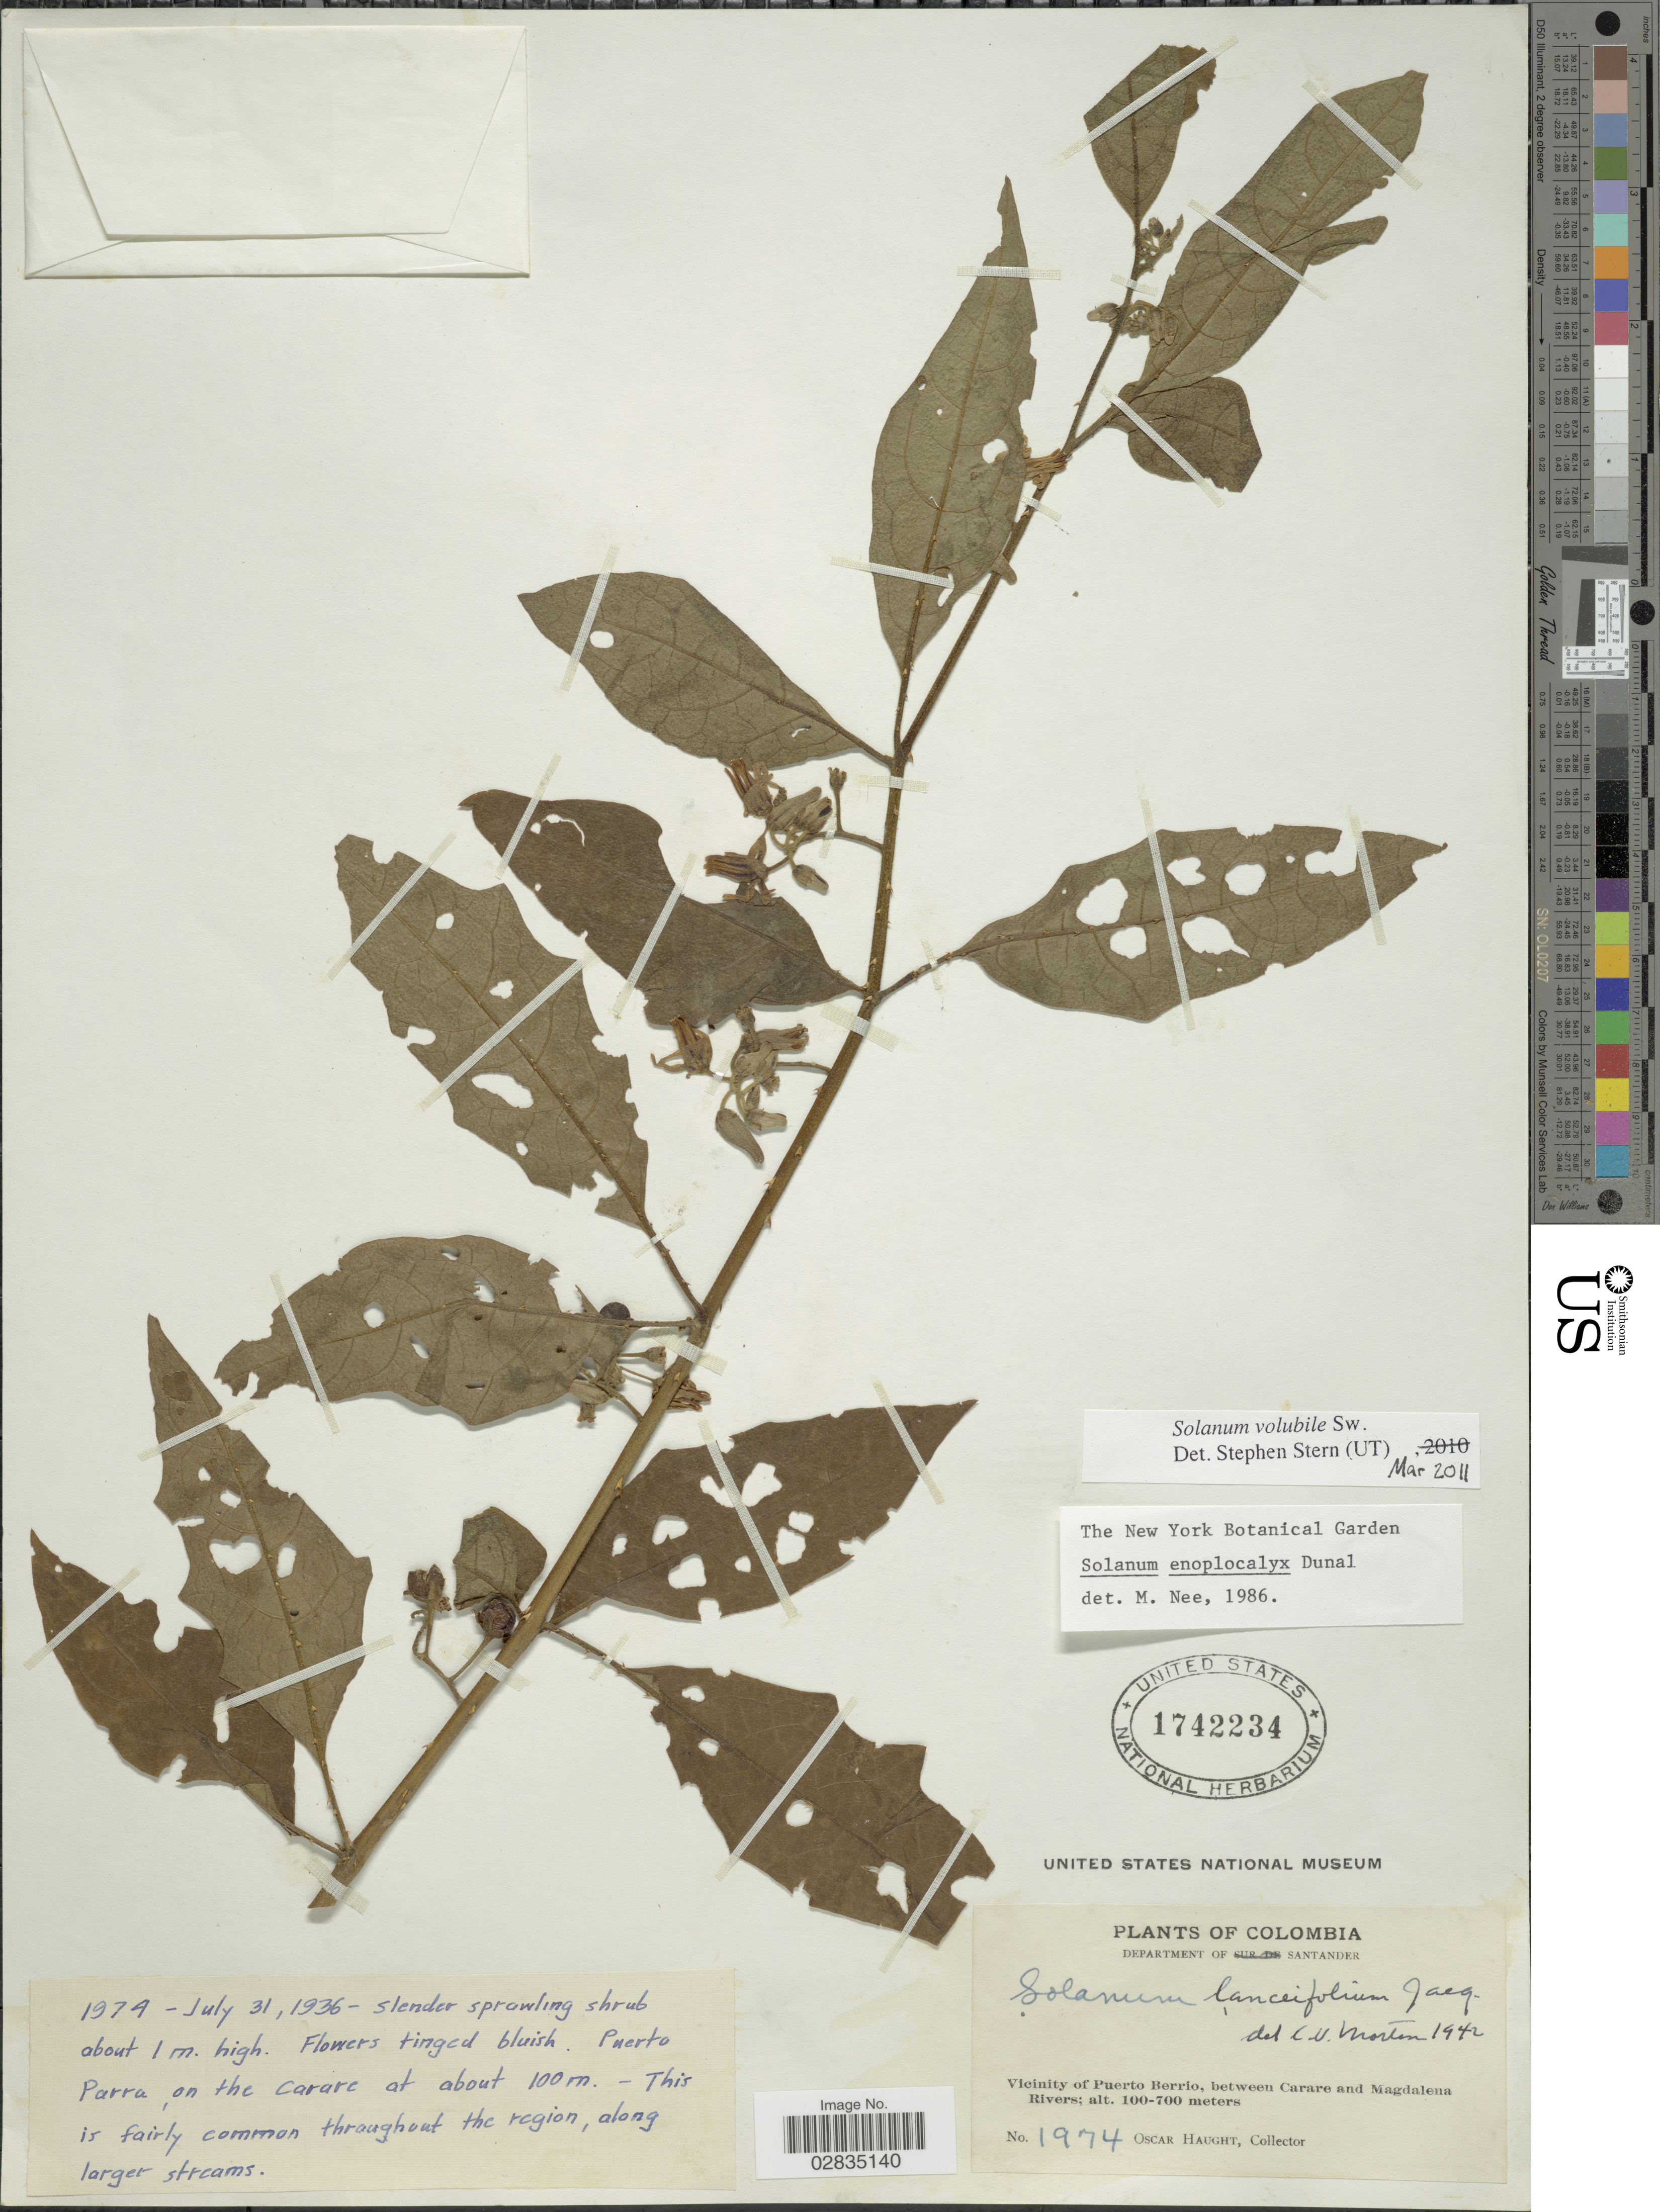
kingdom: Plantae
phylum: Tracheophyta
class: Magnoliopsida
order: Solanales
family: Solanaceae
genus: Solanum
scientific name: Solanum volubile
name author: Sw.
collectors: O. Haught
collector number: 1974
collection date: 1936-07-31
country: Colombia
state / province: Santander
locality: Department of Santander, Vicinity of Puerto Berrio, between Carare and Magdalena Rivers, Puerto Parra, on the Carare.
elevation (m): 100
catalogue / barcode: US 1742234